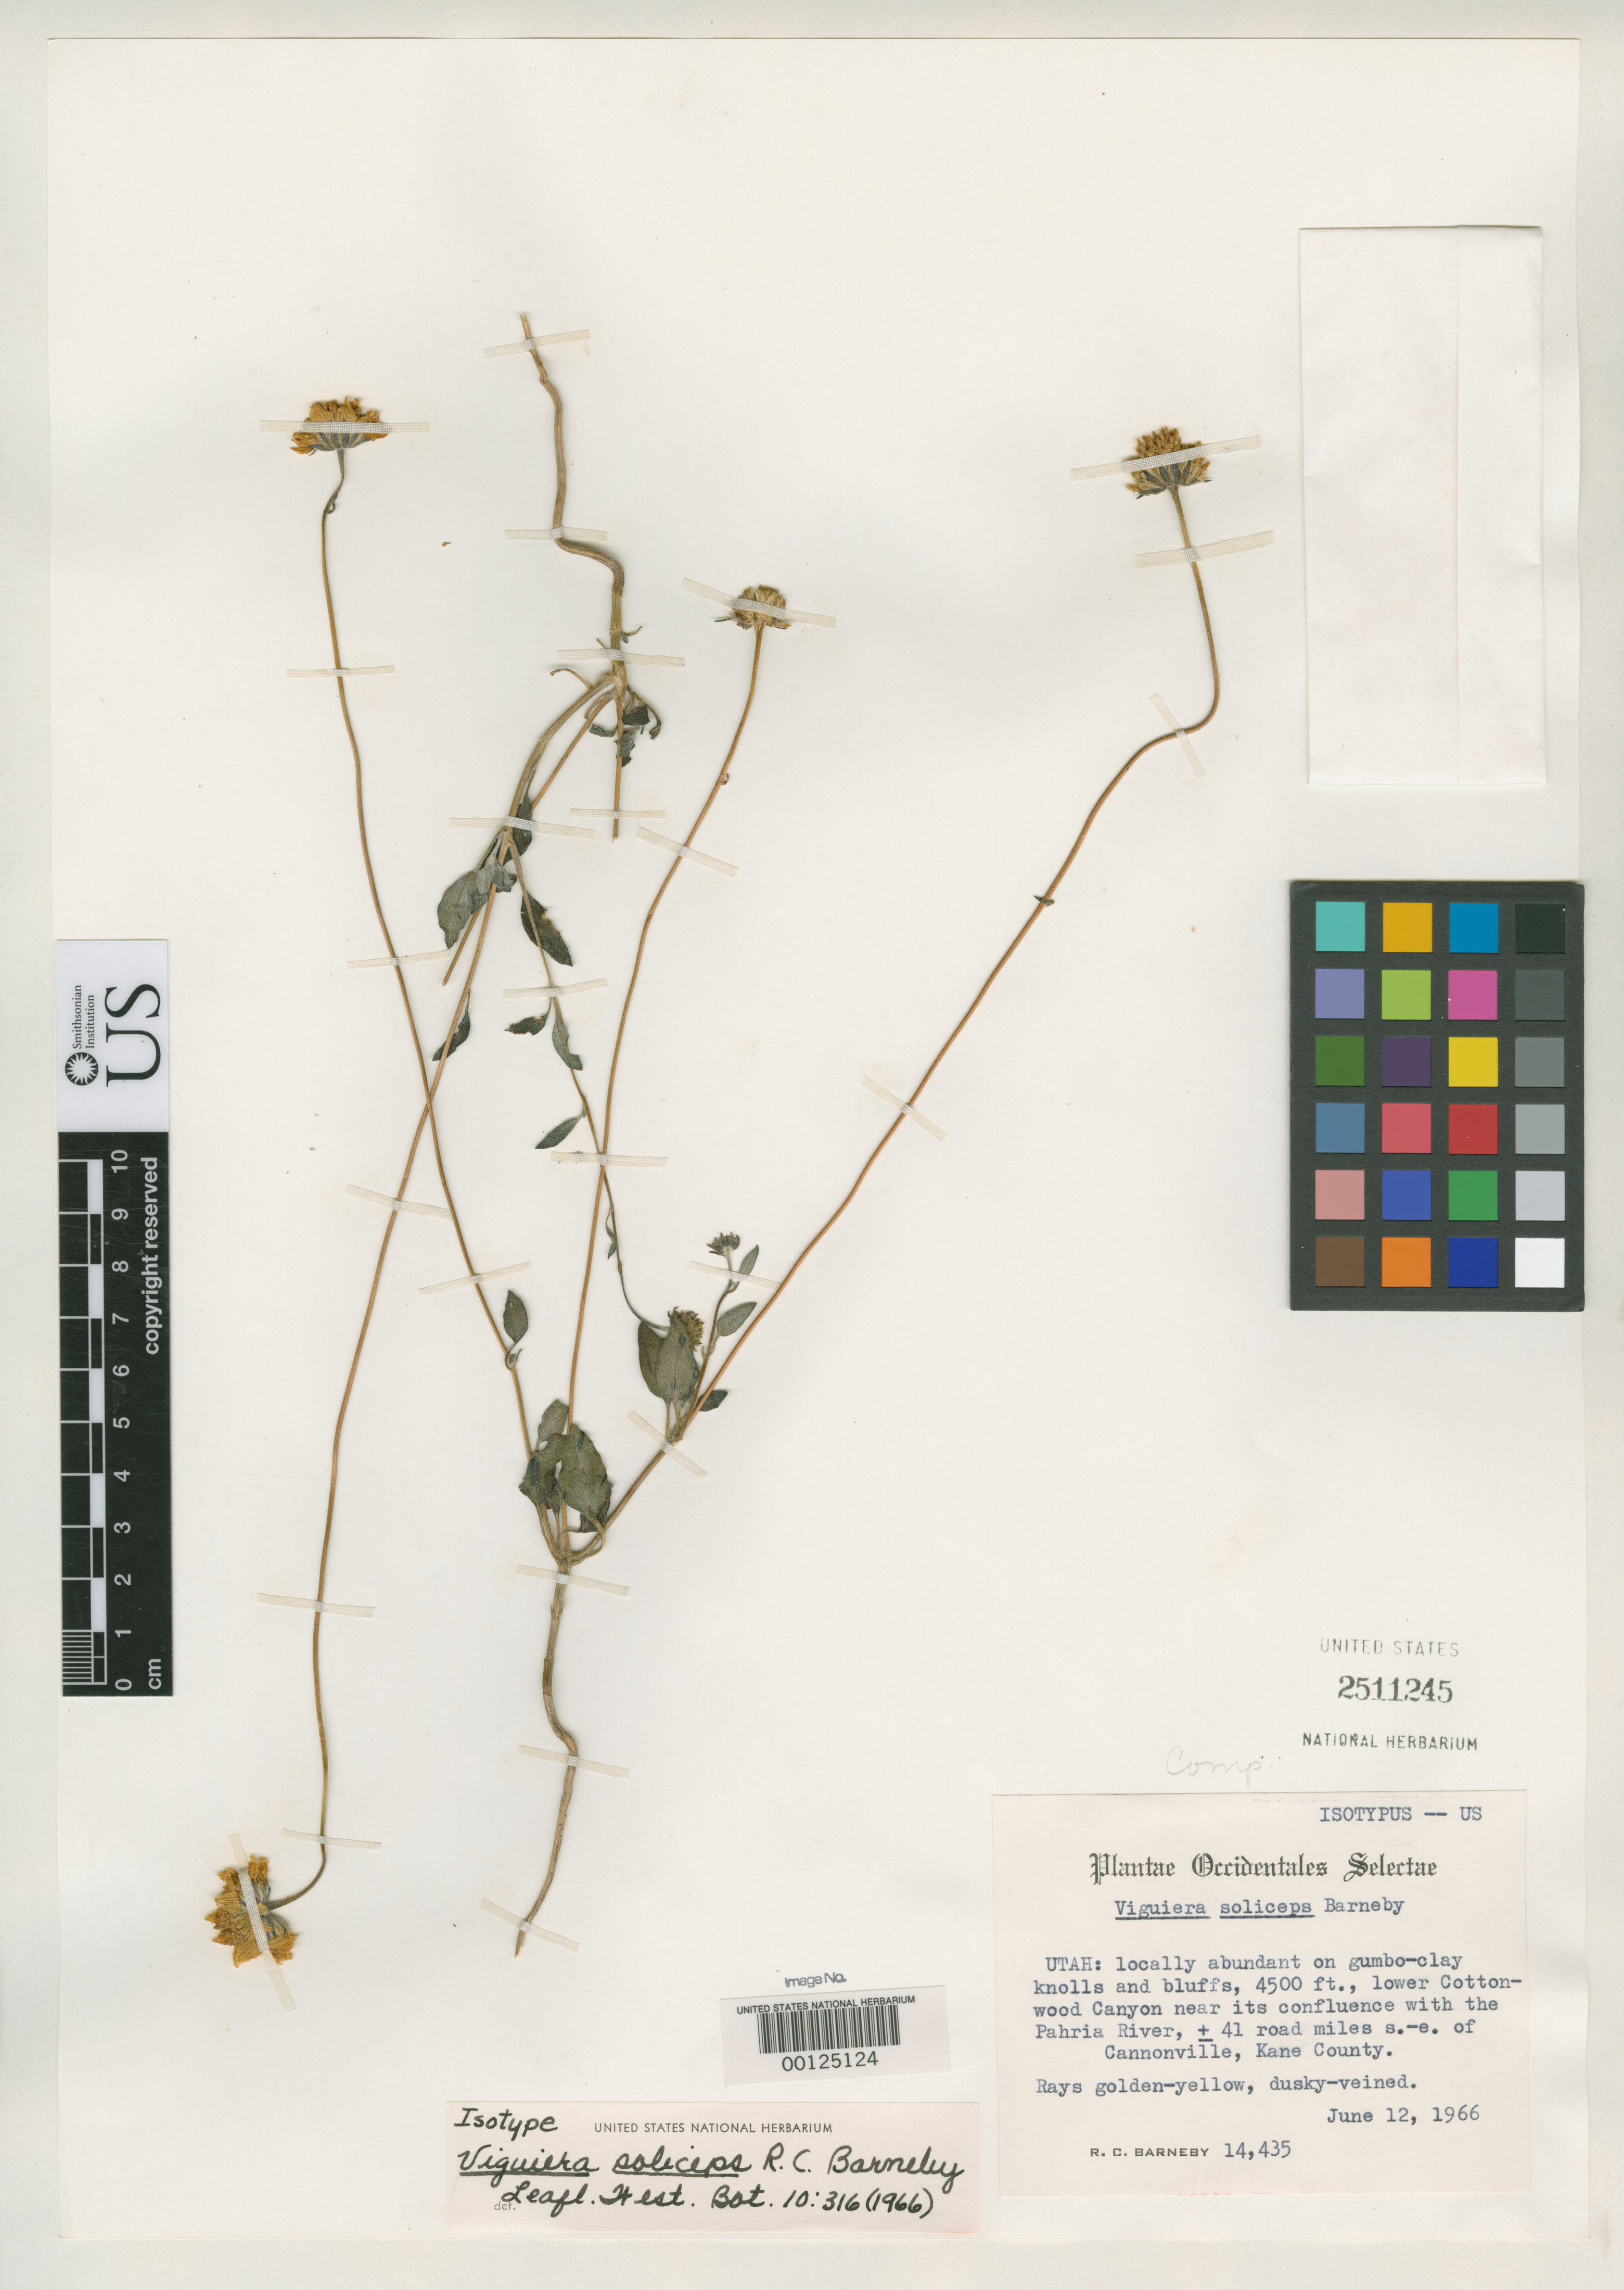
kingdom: Plantae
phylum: Tracheophyta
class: Magnoliopsida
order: Asterales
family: Asteraceae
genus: Viguiera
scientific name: Viguiera soliceps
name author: Barneby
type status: Isotype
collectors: R. C. Barneby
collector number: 14435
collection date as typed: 12 Jun 1966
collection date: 1966-06-12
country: United States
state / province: Utah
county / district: Kane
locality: Cannonville, Cottonwood Canyon, Pahria River.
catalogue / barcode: US 2511245